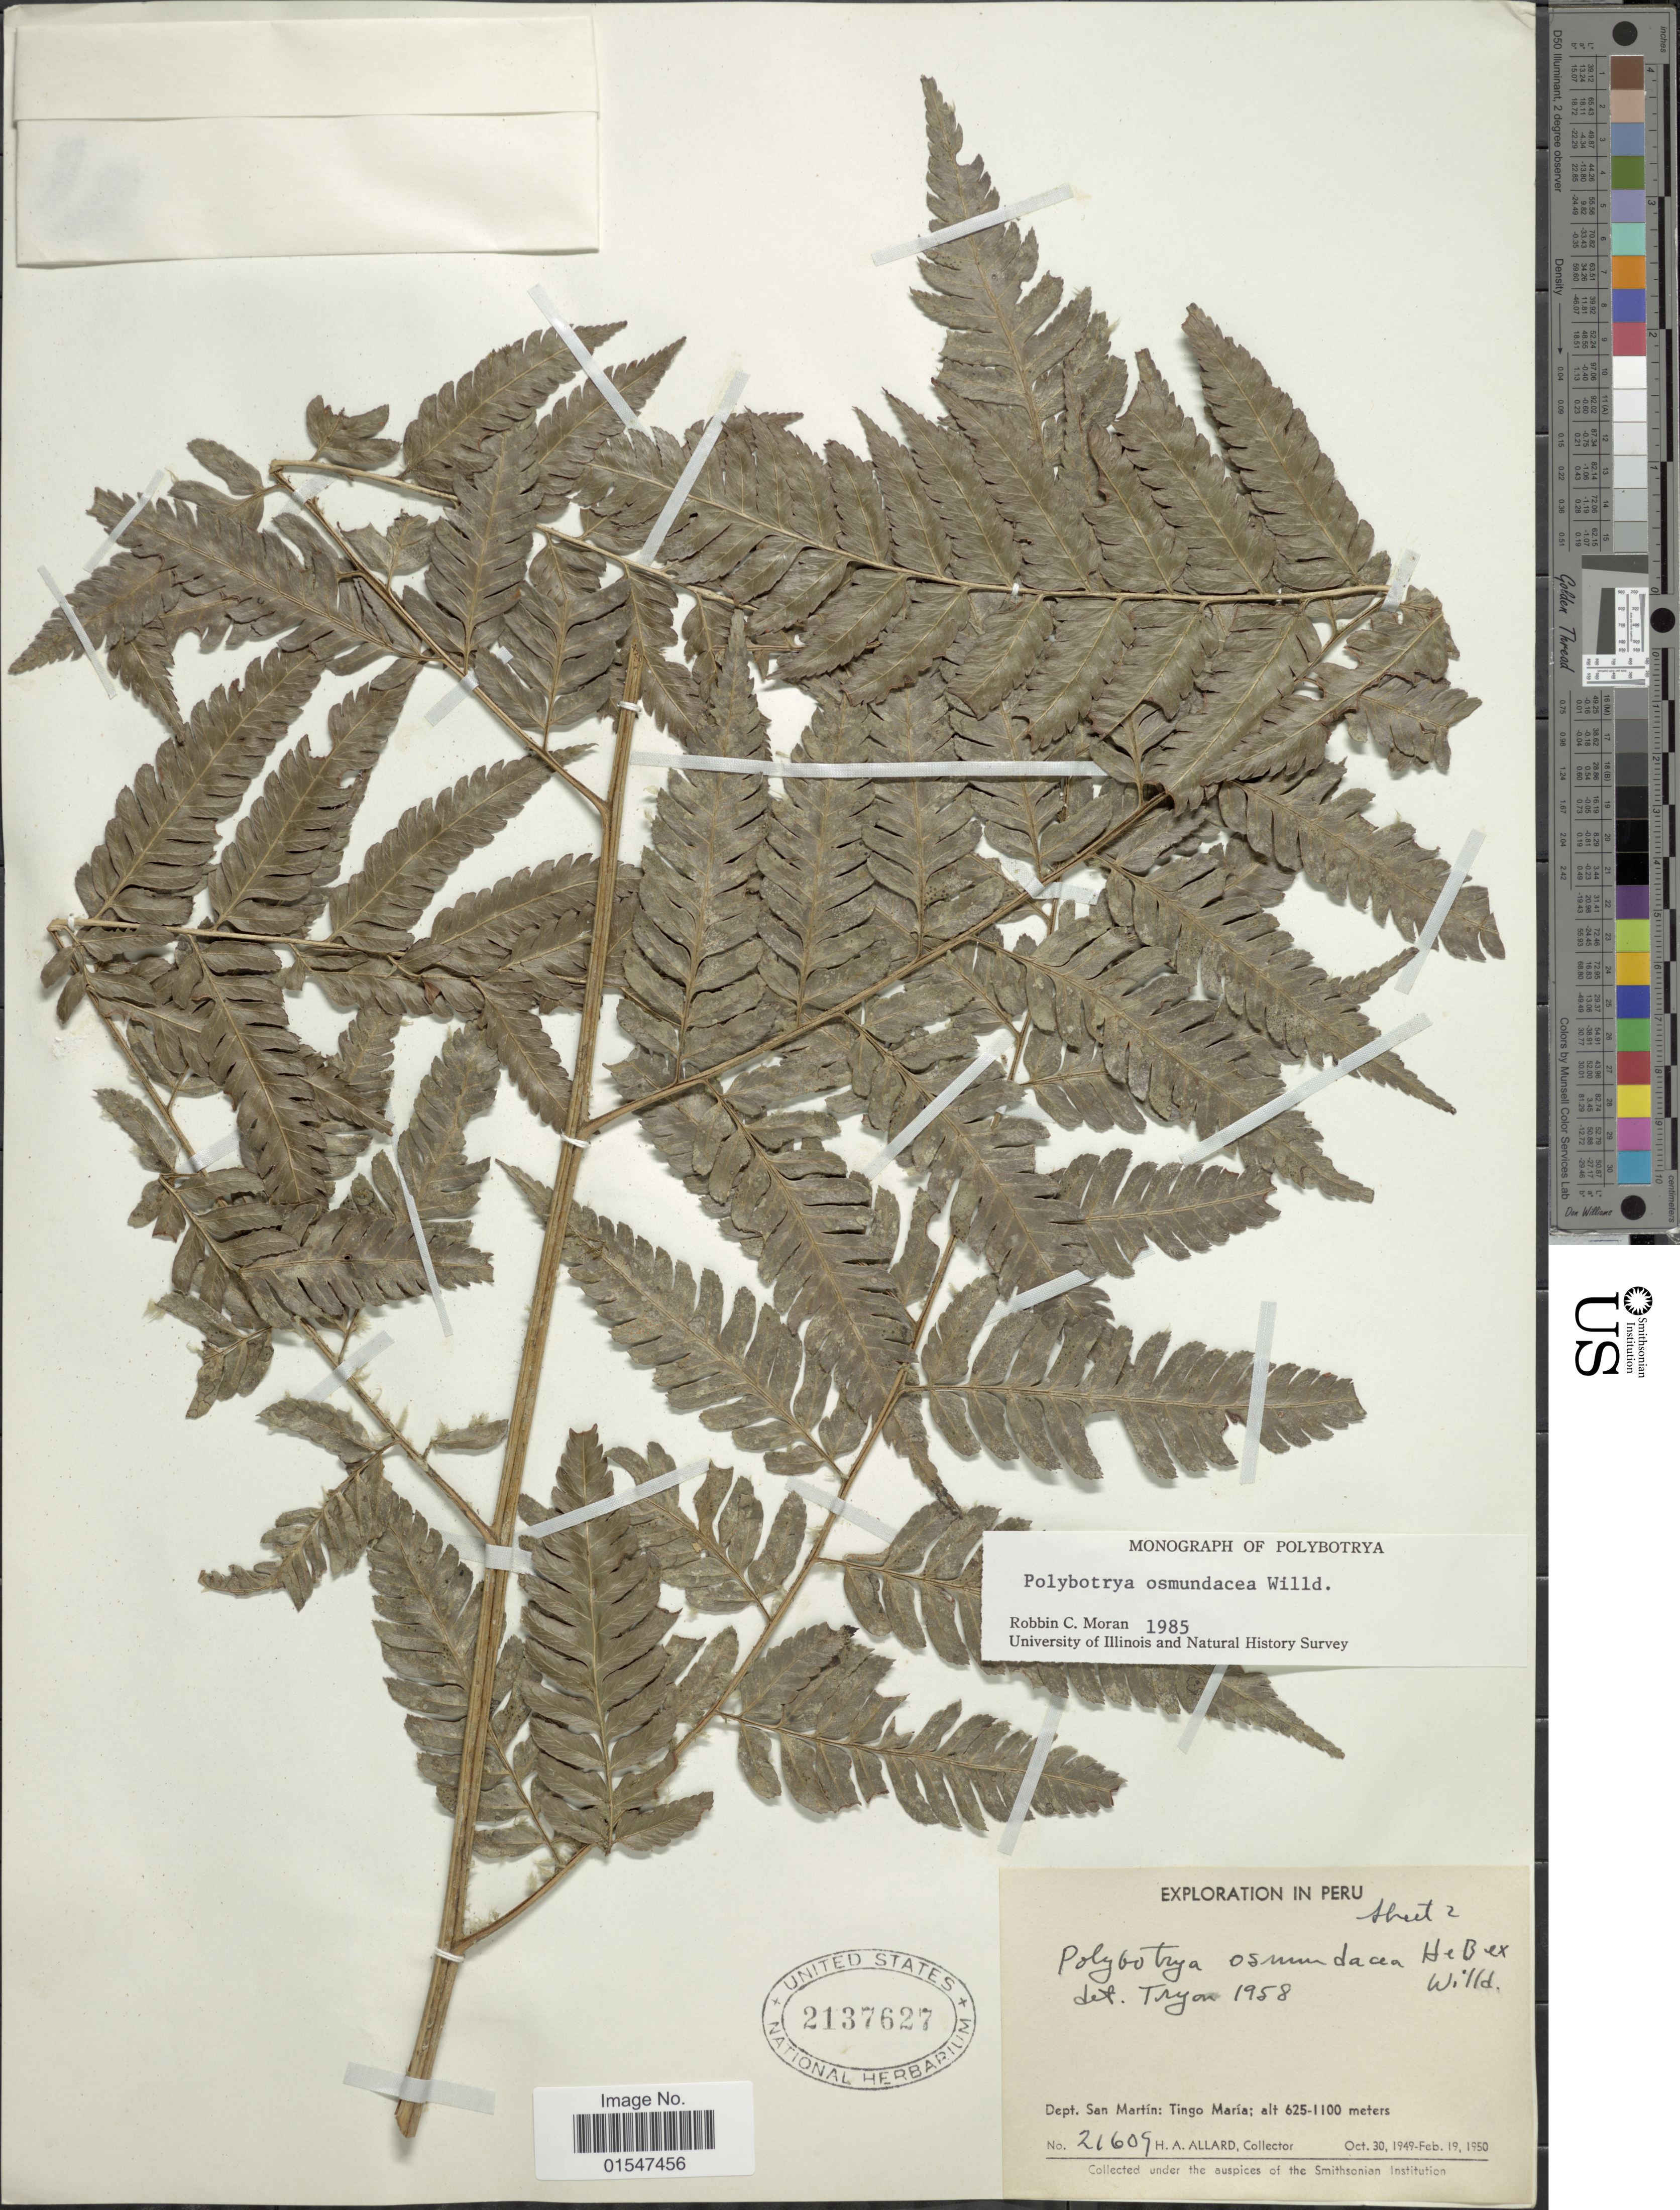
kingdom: Plantae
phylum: Tracheophyta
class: Polypodiopsida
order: Polypodiales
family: Dryopteridaceae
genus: Polybotrya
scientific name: Polybotrya osmundacea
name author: Humb. & Bonpl. ex Willd.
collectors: H. A. Allard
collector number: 21609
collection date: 1949-10-30/1950-02-19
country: Peru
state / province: San Martín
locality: Tingo María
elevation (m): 625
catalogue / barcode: US 2137627